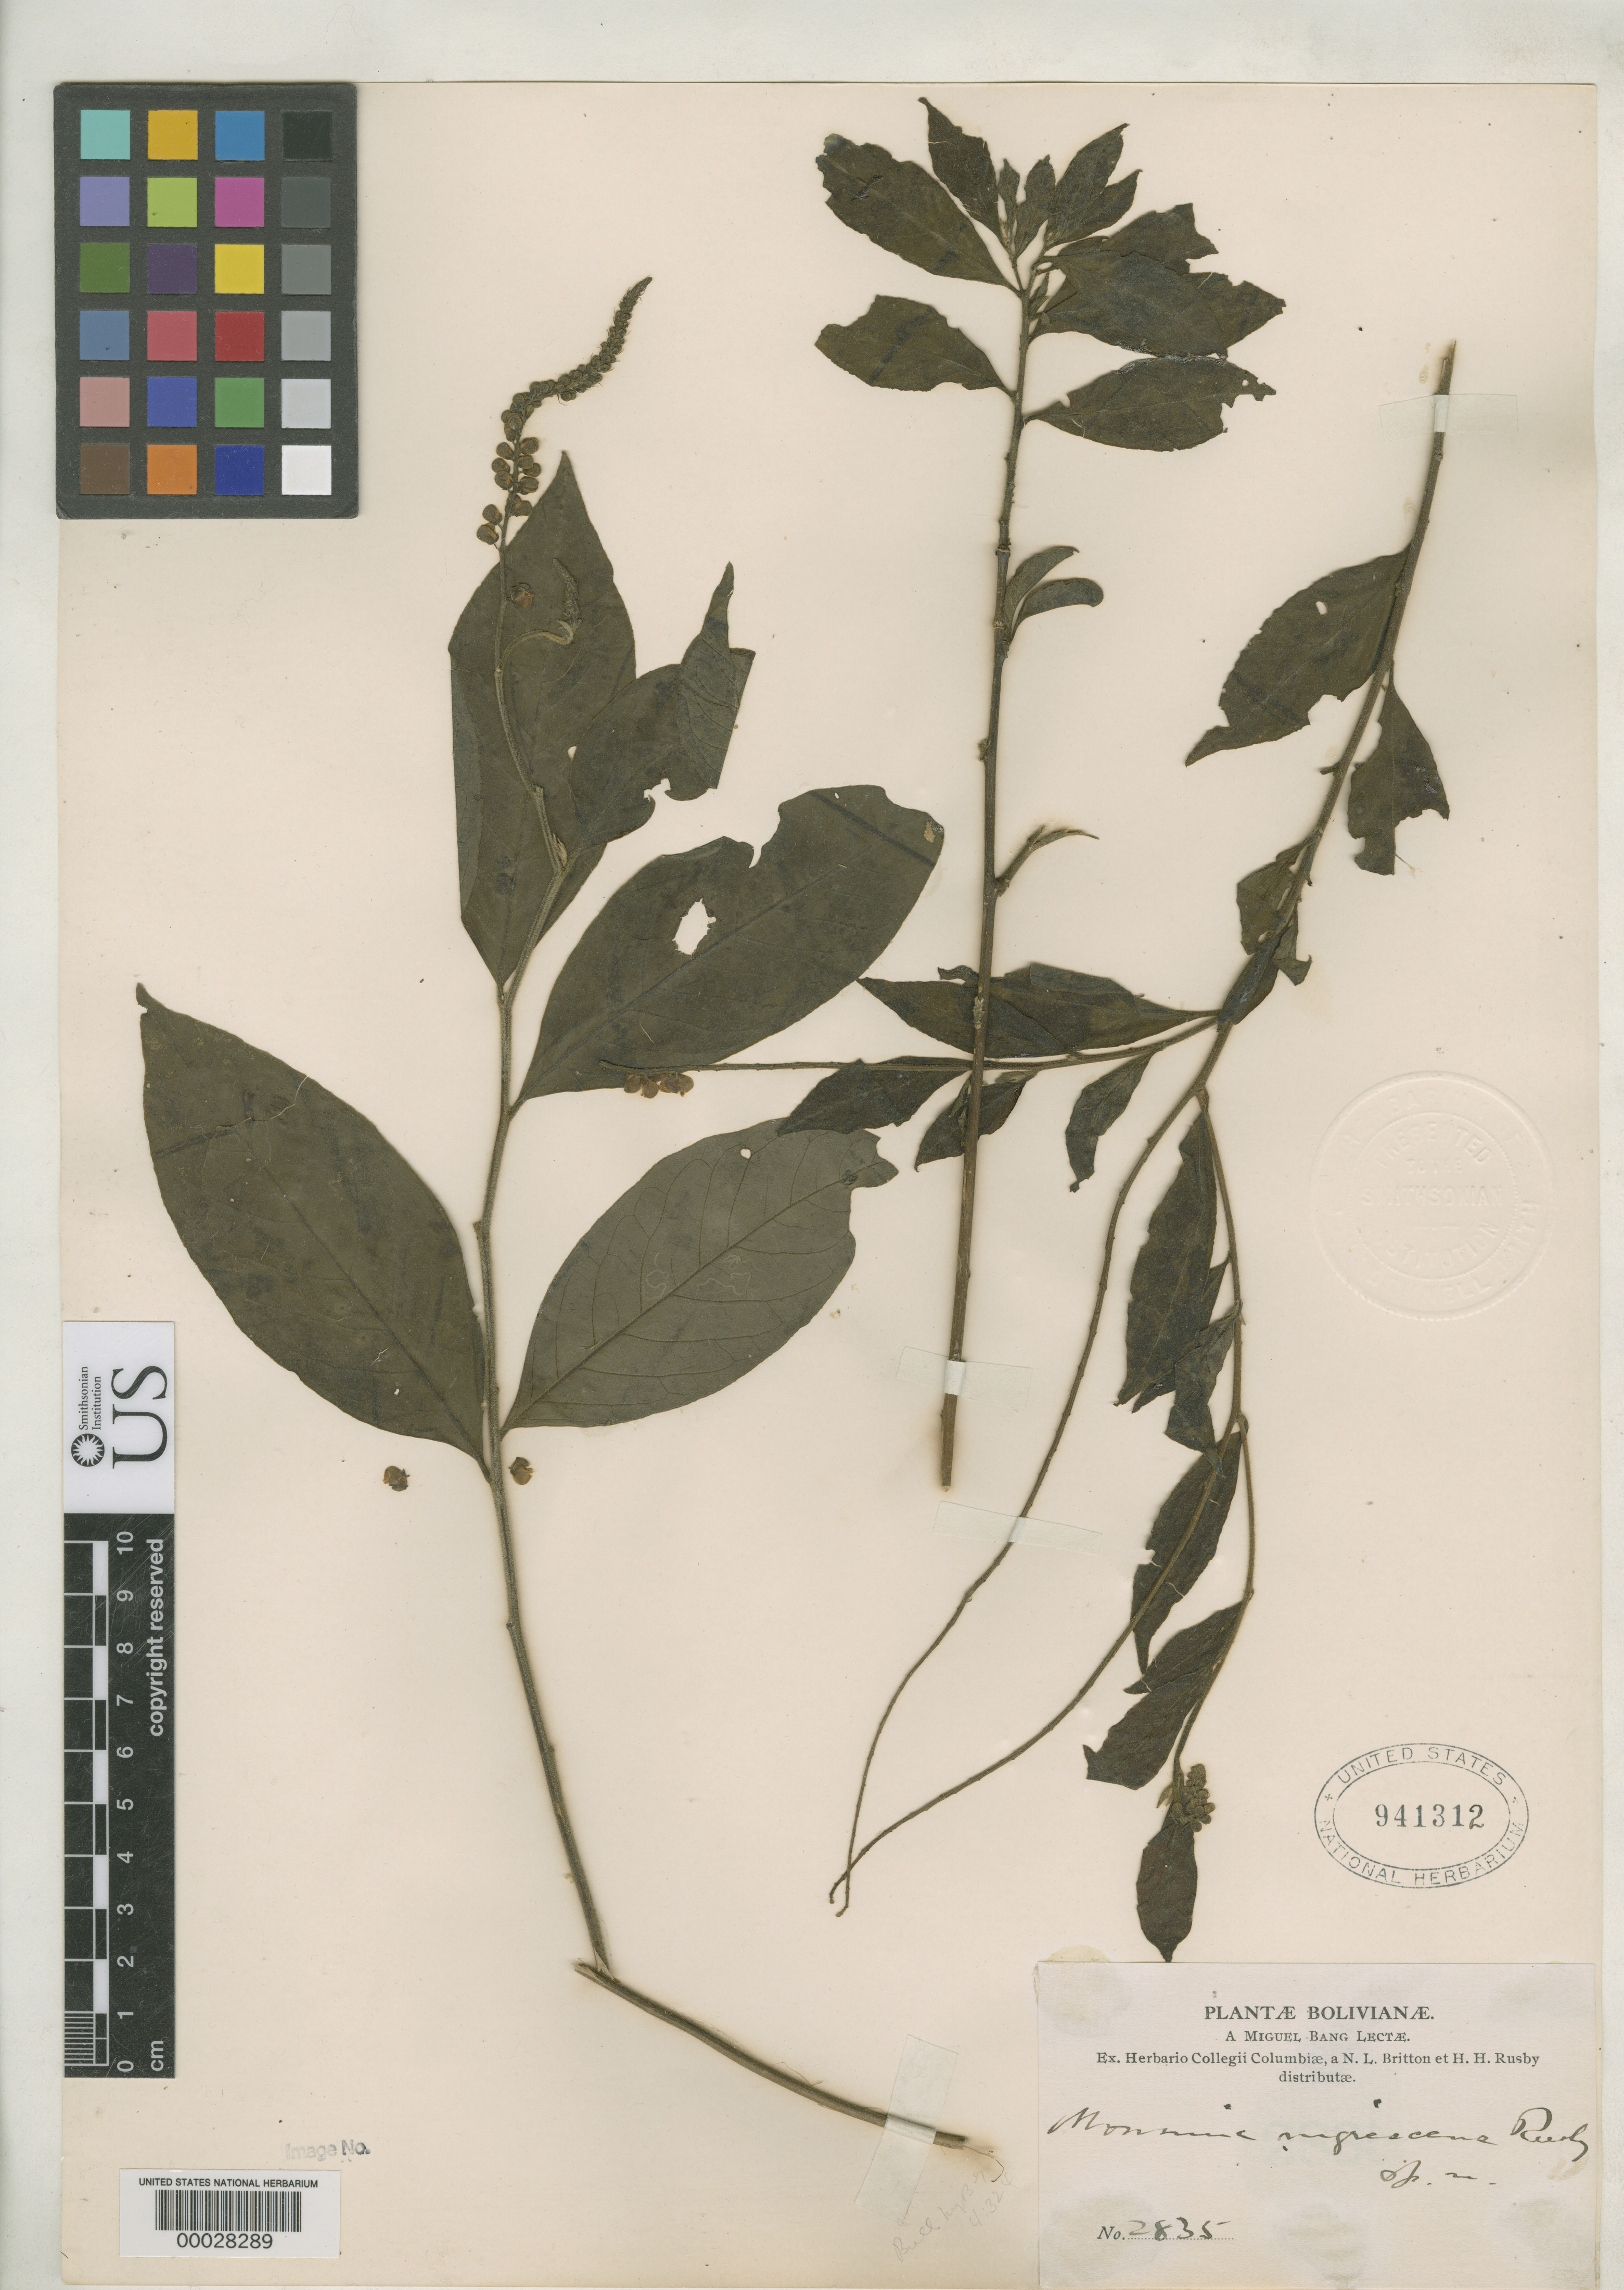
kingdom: Plantae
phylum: Tracheophyta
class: Magnoliopsida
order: Fabales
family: Polygalaceae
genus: Monnina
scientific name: Monnina nigrescens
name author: Rusby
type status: Isolectotype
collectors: M. Bang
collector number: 2835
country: Bolivia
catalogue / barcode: US 941312